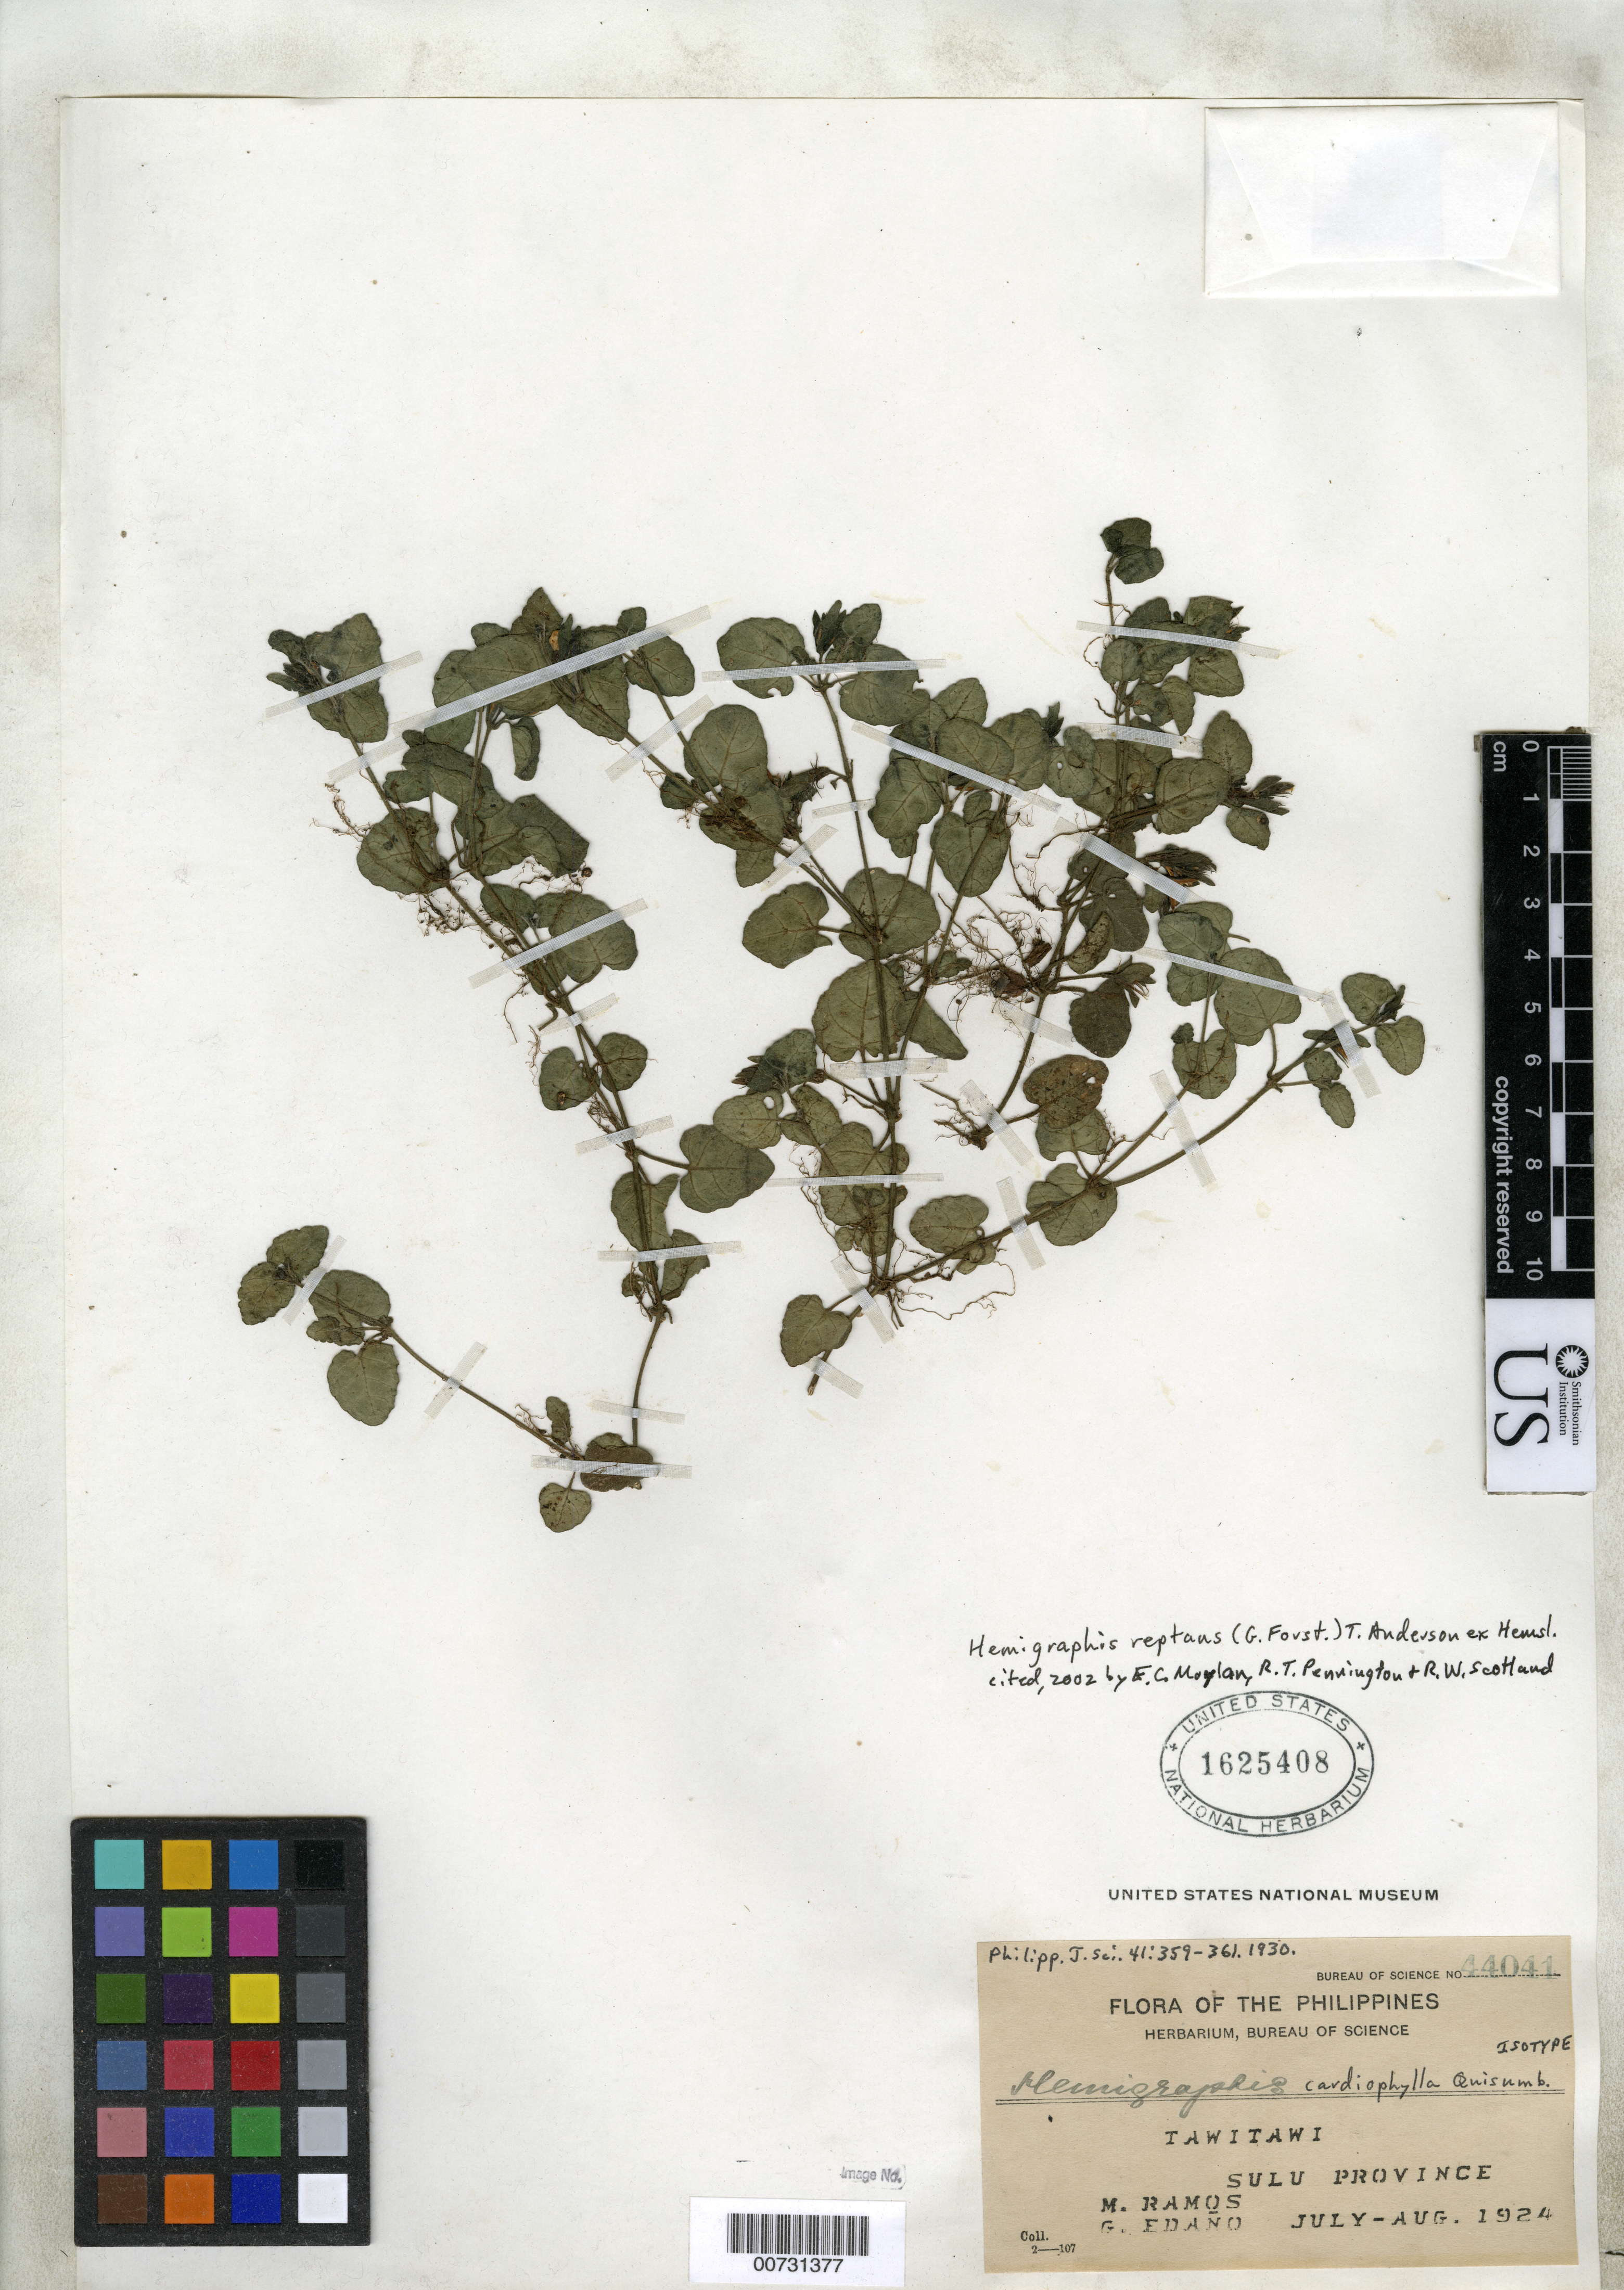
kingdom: Plantae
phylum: Tracheophyta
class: Magnoliopsida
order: Lamiales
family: Acanthaceae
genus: Hemigraphis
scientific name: Hemigraphis cardiophylla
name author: Quisumb.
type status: Isotype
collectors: M. Ramos & G. Edaño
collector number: Bur. Sci. 44041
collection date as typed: Jul 1924 to Aug 1924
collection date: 1924-07/1924-08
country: Philippines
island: Tawitawi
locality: Tawitawi, Sulu Province. [Protologue: Tawitawi, Sulu Archipelago.]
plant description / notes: Cited 2002 by E.C. Moylan, R.T. Pennington & R.W. Scotland.; Collection date July 19, 1924 acc. to protologue.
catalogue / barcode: US 1625408